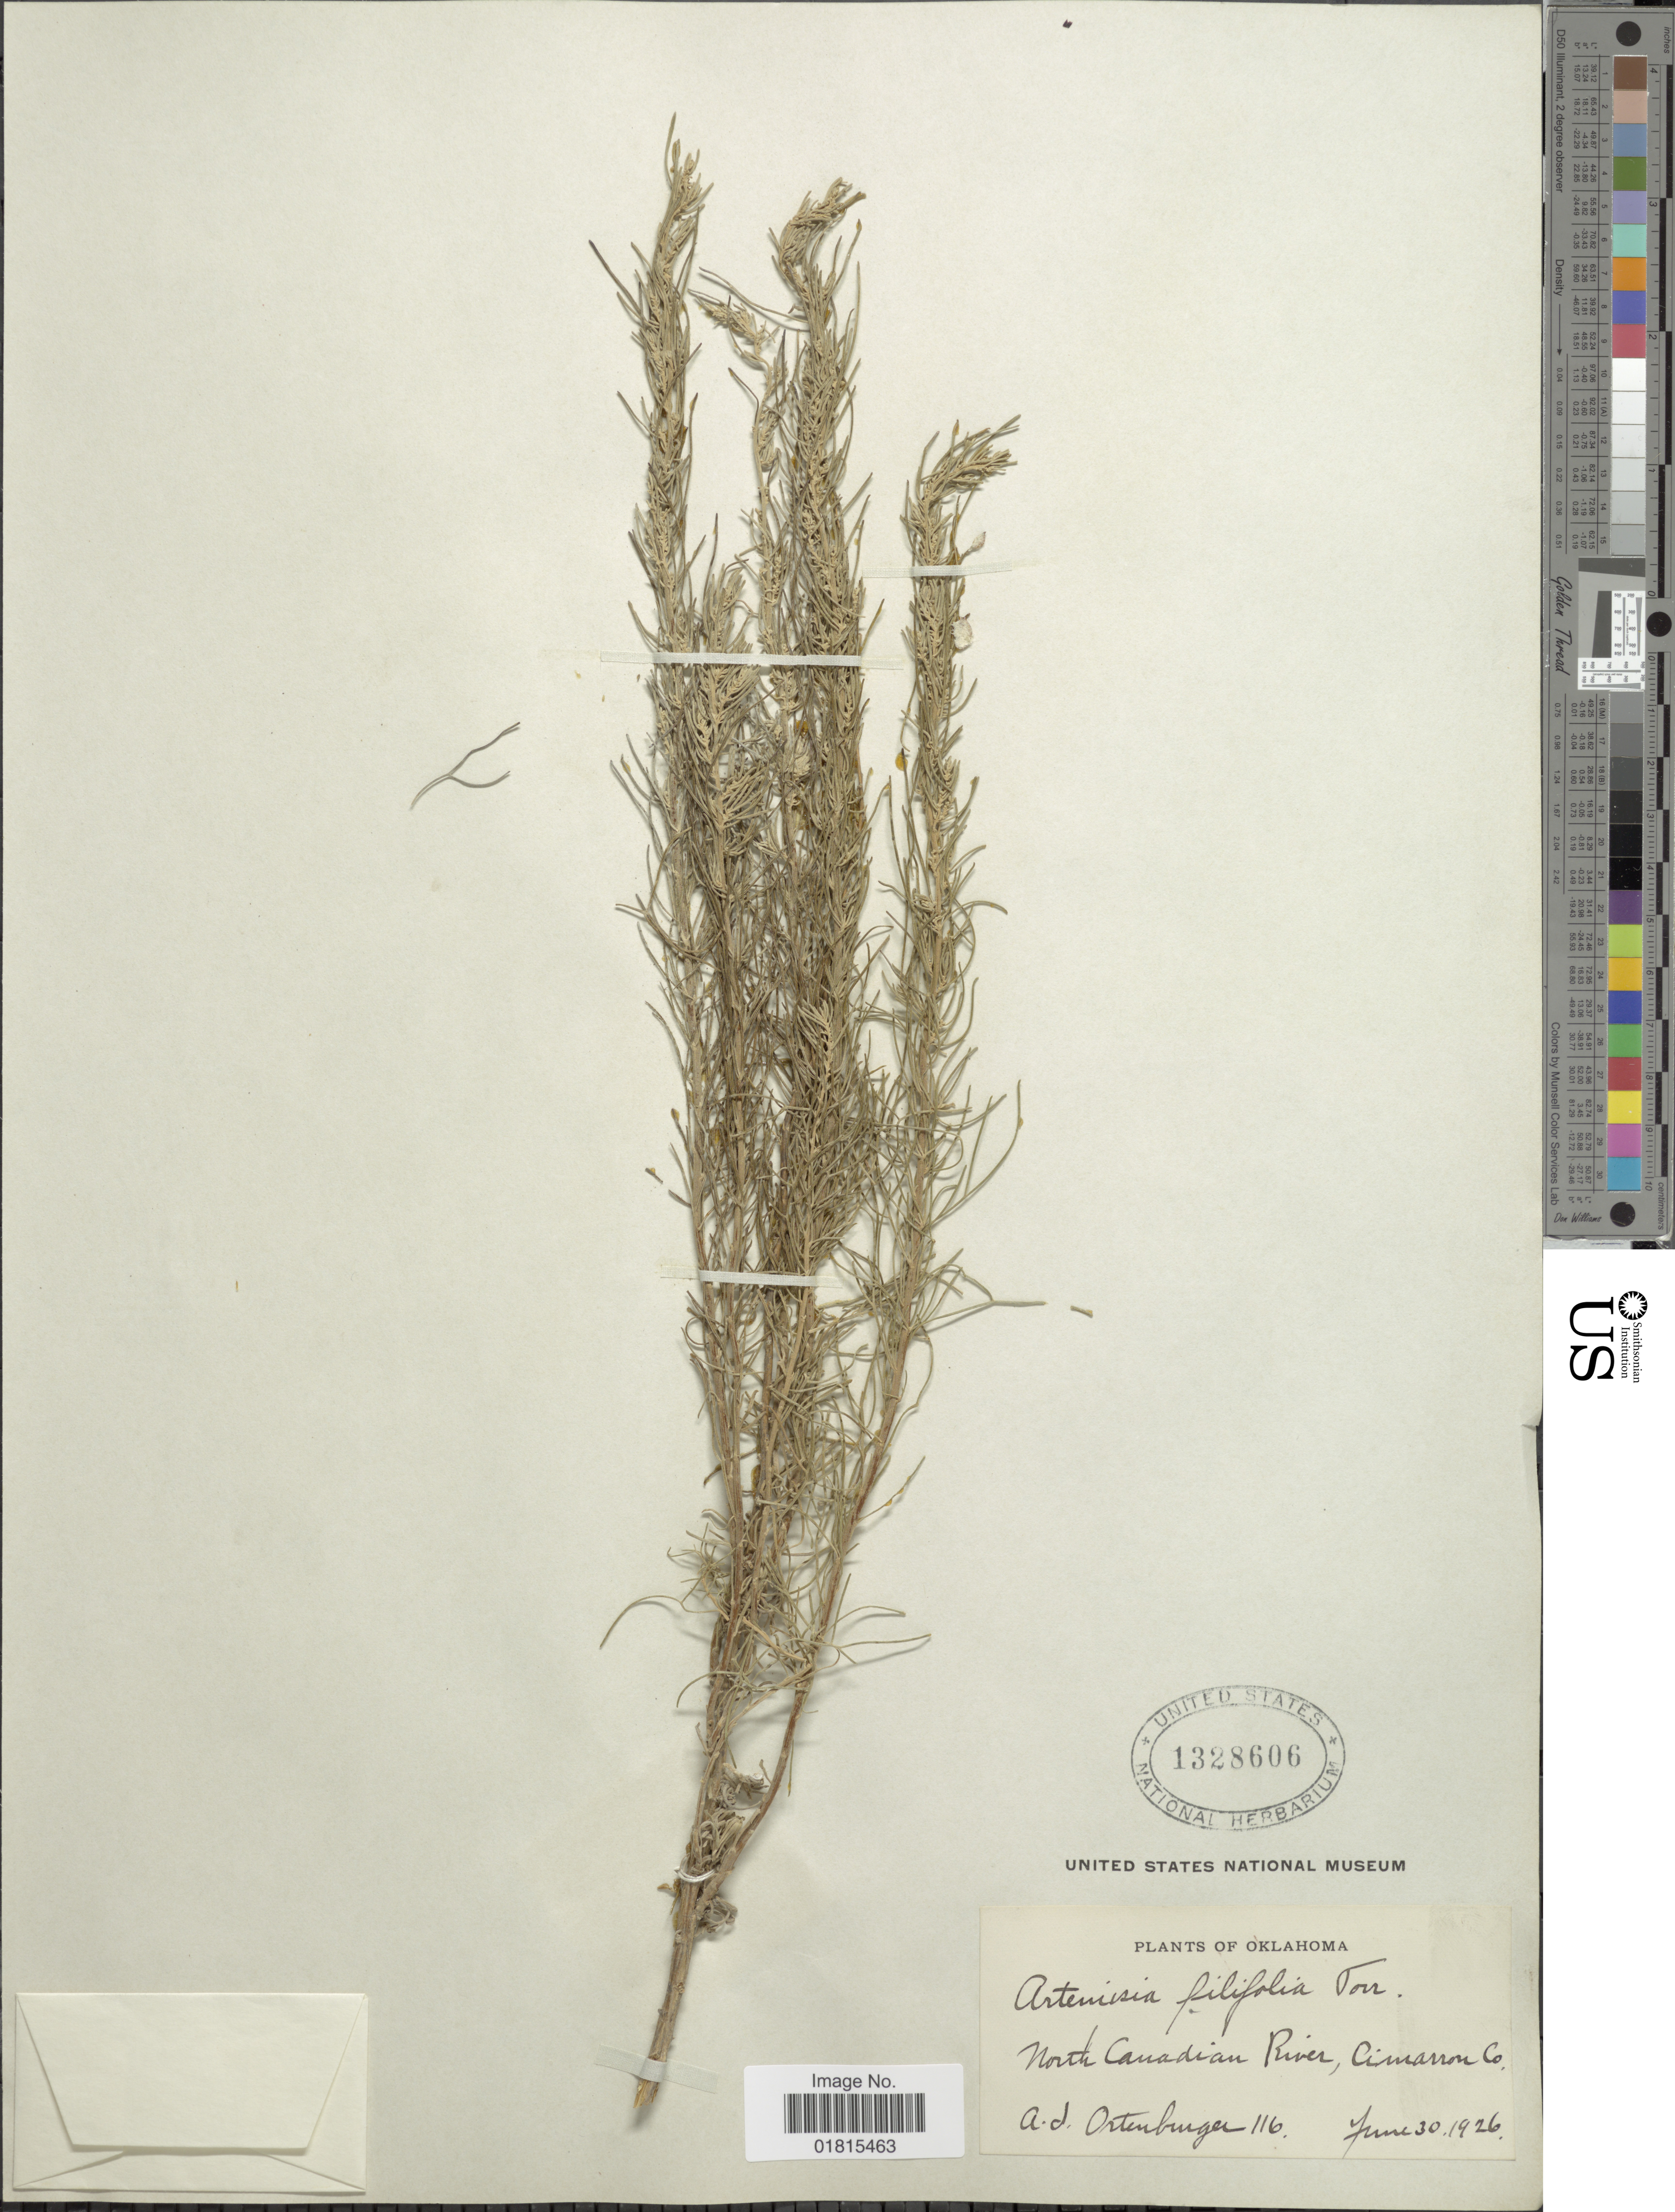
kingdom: Plantae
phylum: Tracheophyta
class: Magnoliopsida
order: Asterales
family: Asteraceae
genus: Artemisia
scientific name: Artemisia filifolia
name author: Torr.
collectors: A. Ortenburger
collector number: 116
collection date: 1926-06-30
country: United States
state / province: Oklahoma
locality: North Canadian River, Cimarron Co.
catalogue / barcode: US 1328606